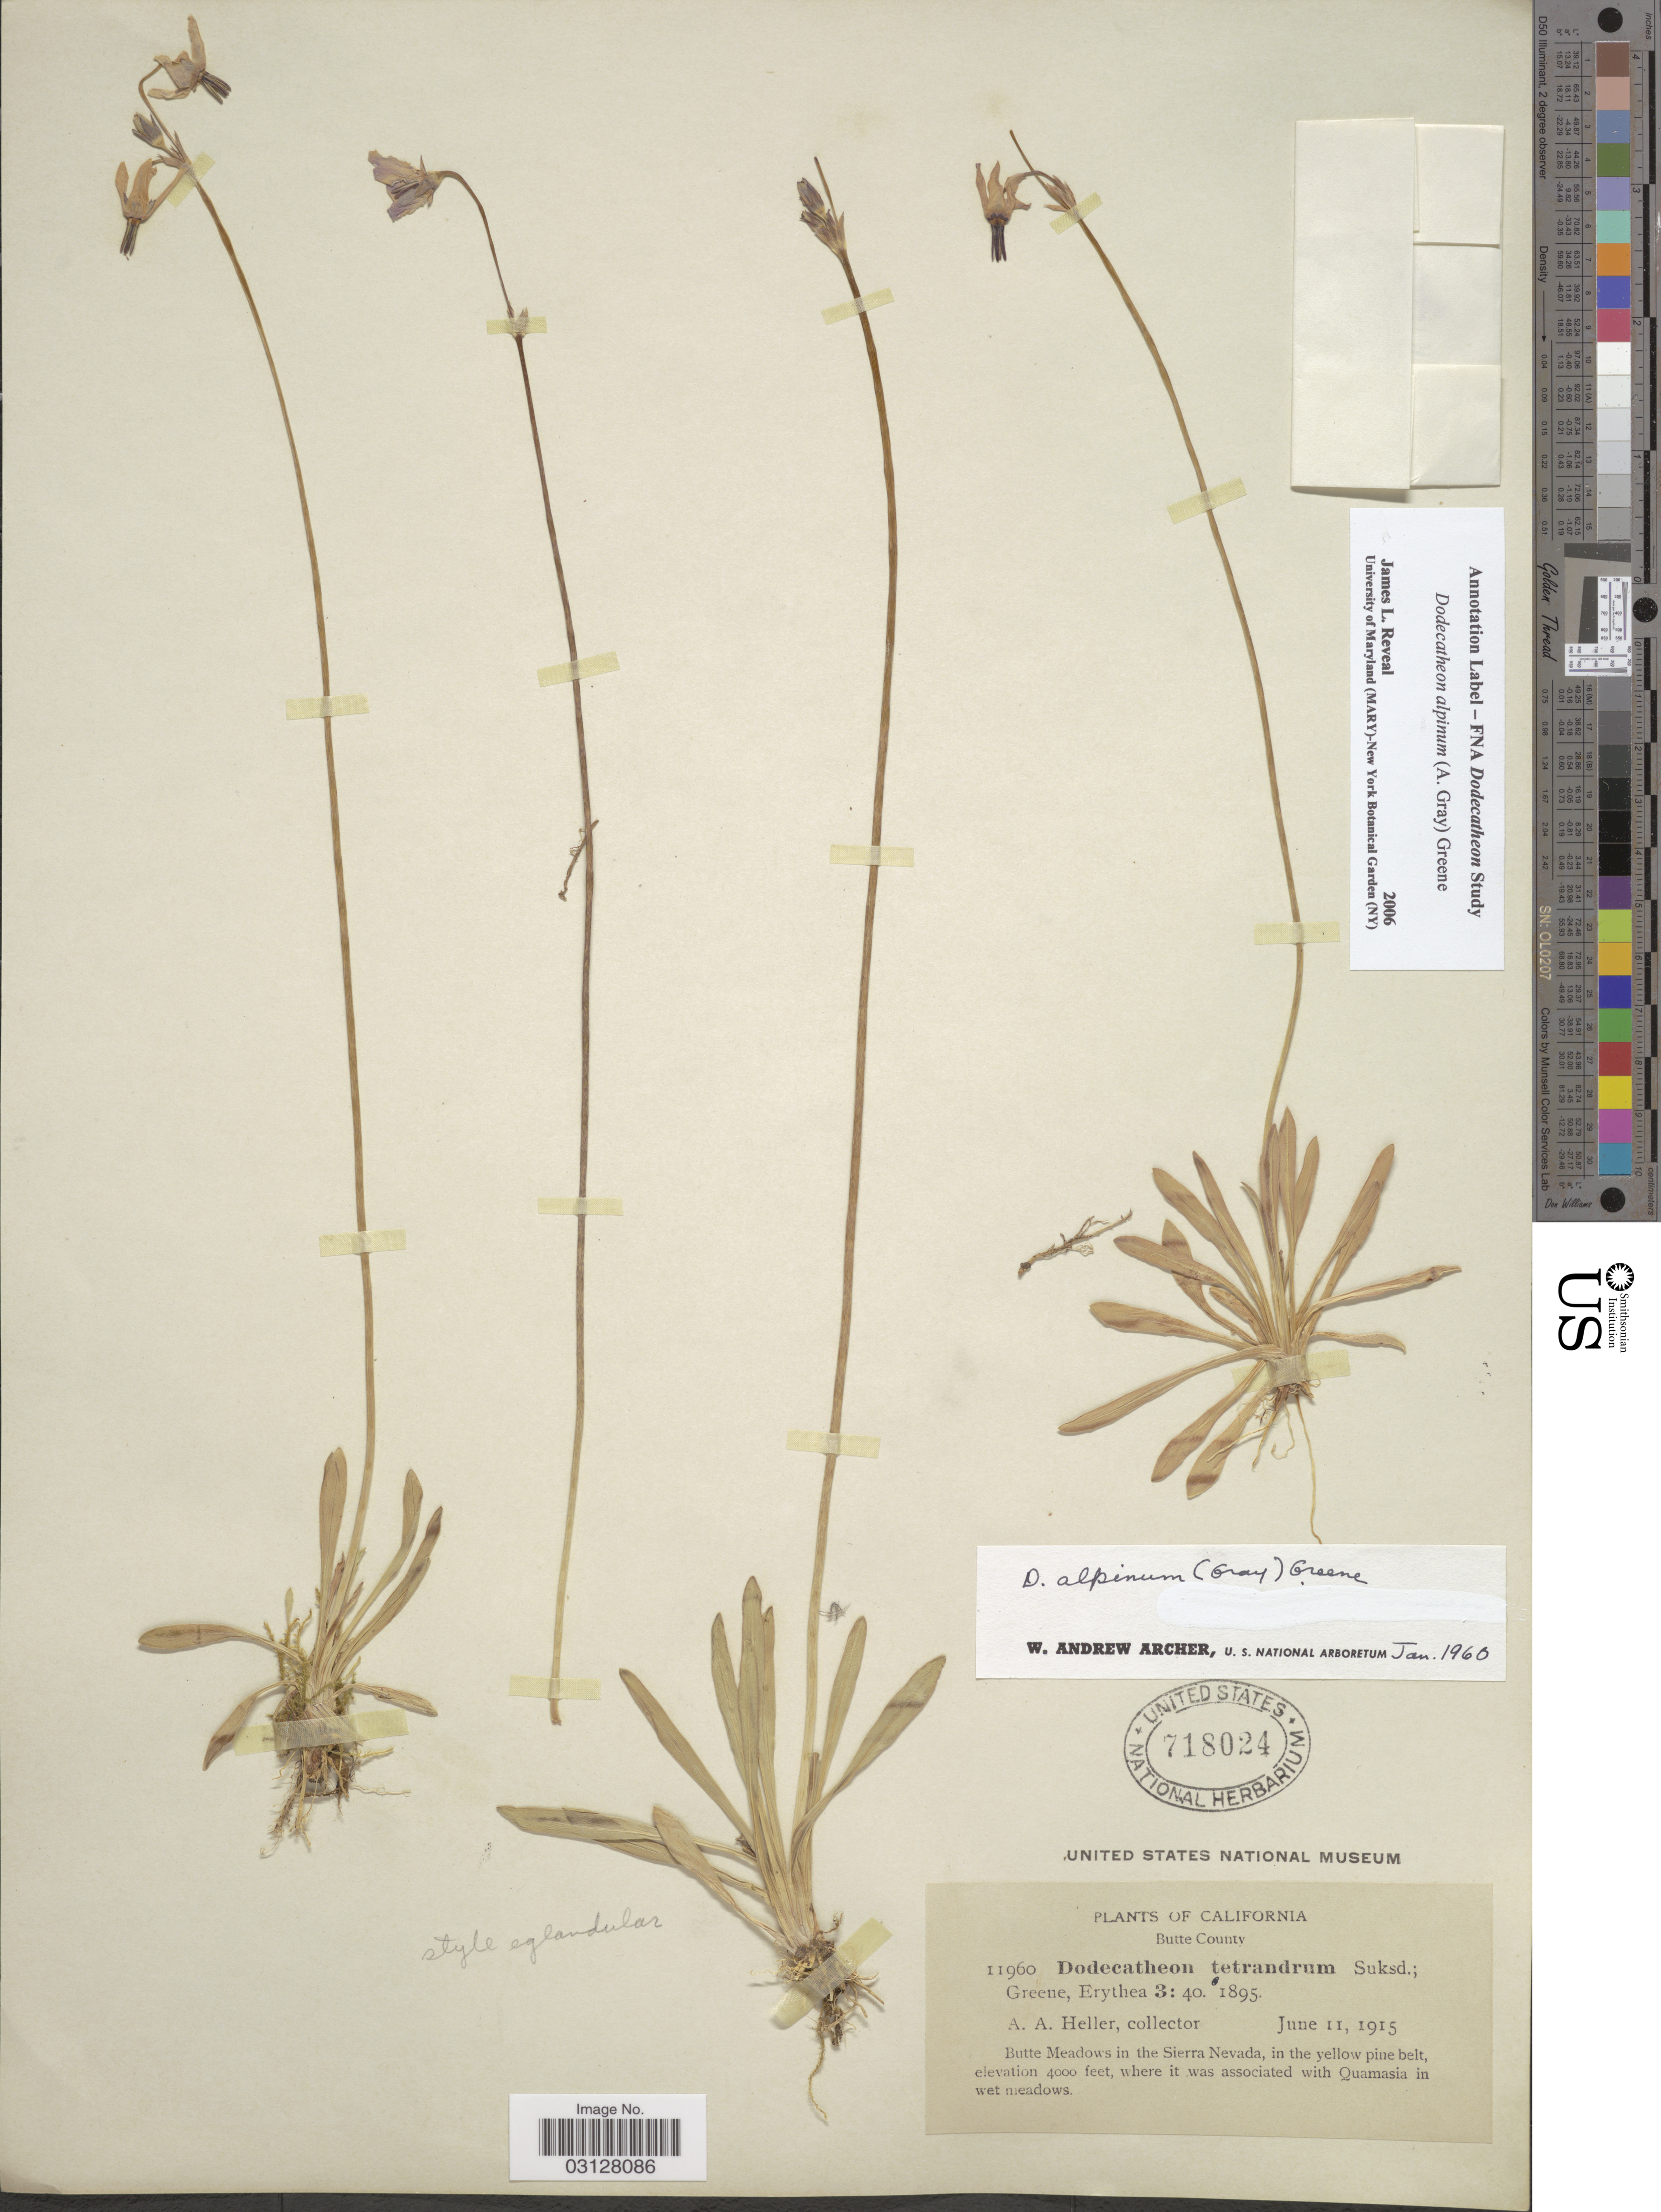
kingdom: Plantae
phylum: Tracheophyta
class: Magnoliopsida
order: Ericales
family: Primulaceae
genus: Dodecatheon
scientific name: Dodecatheon alpinum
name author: (A. Gray) Greene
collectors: A. A. Heller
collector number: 11960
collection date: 1915-06-11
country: United States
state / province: California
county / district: Butte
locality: Butte County. Butte Meadows in the Sierra Nevada, in the yellow pine belt.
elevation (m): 1219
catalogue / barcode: US 718024